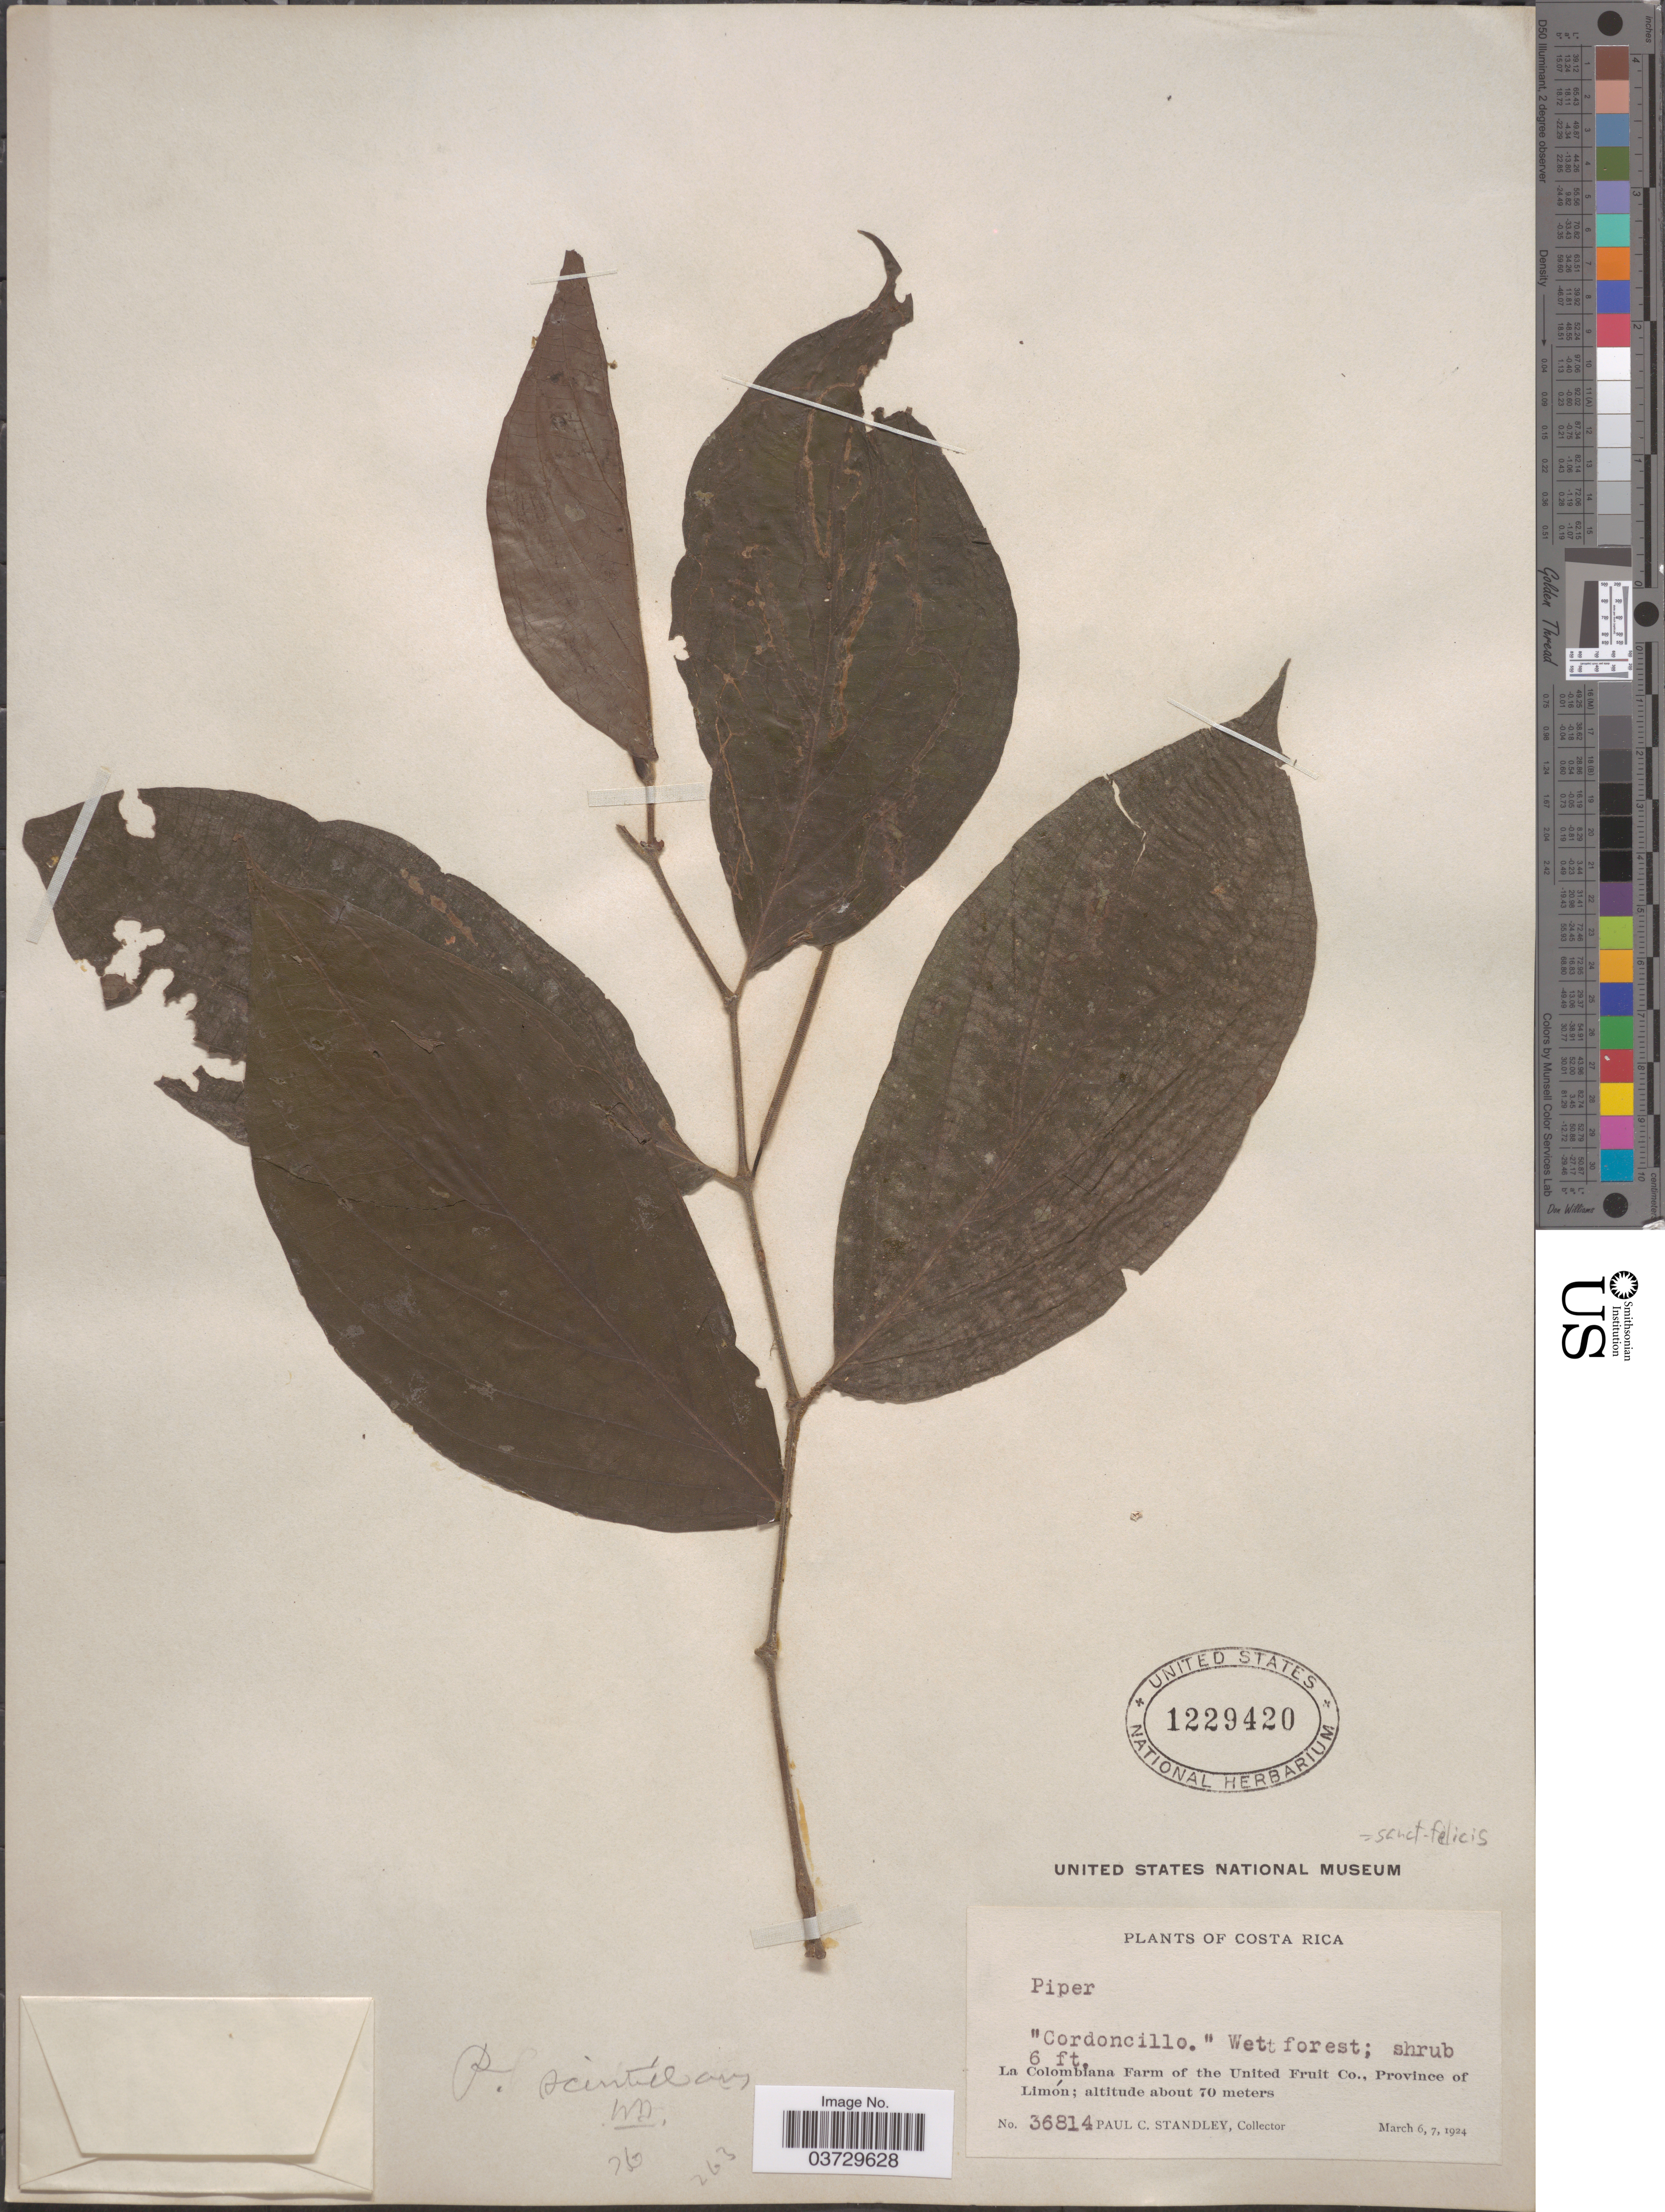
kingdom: Plantae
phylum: Tracheophyta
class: Magnoliopsida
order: Piperales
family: Piperaceae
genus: Piper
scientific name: Piper sancti-felicis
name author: Trel.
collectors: P. C. Standley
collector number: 36814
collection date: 1924-03-06/1924-03-07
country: Costa Rica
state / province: Limón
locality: La Colombiana Farm of the Fruit United Co.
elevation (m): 70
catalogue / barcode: US 1229420